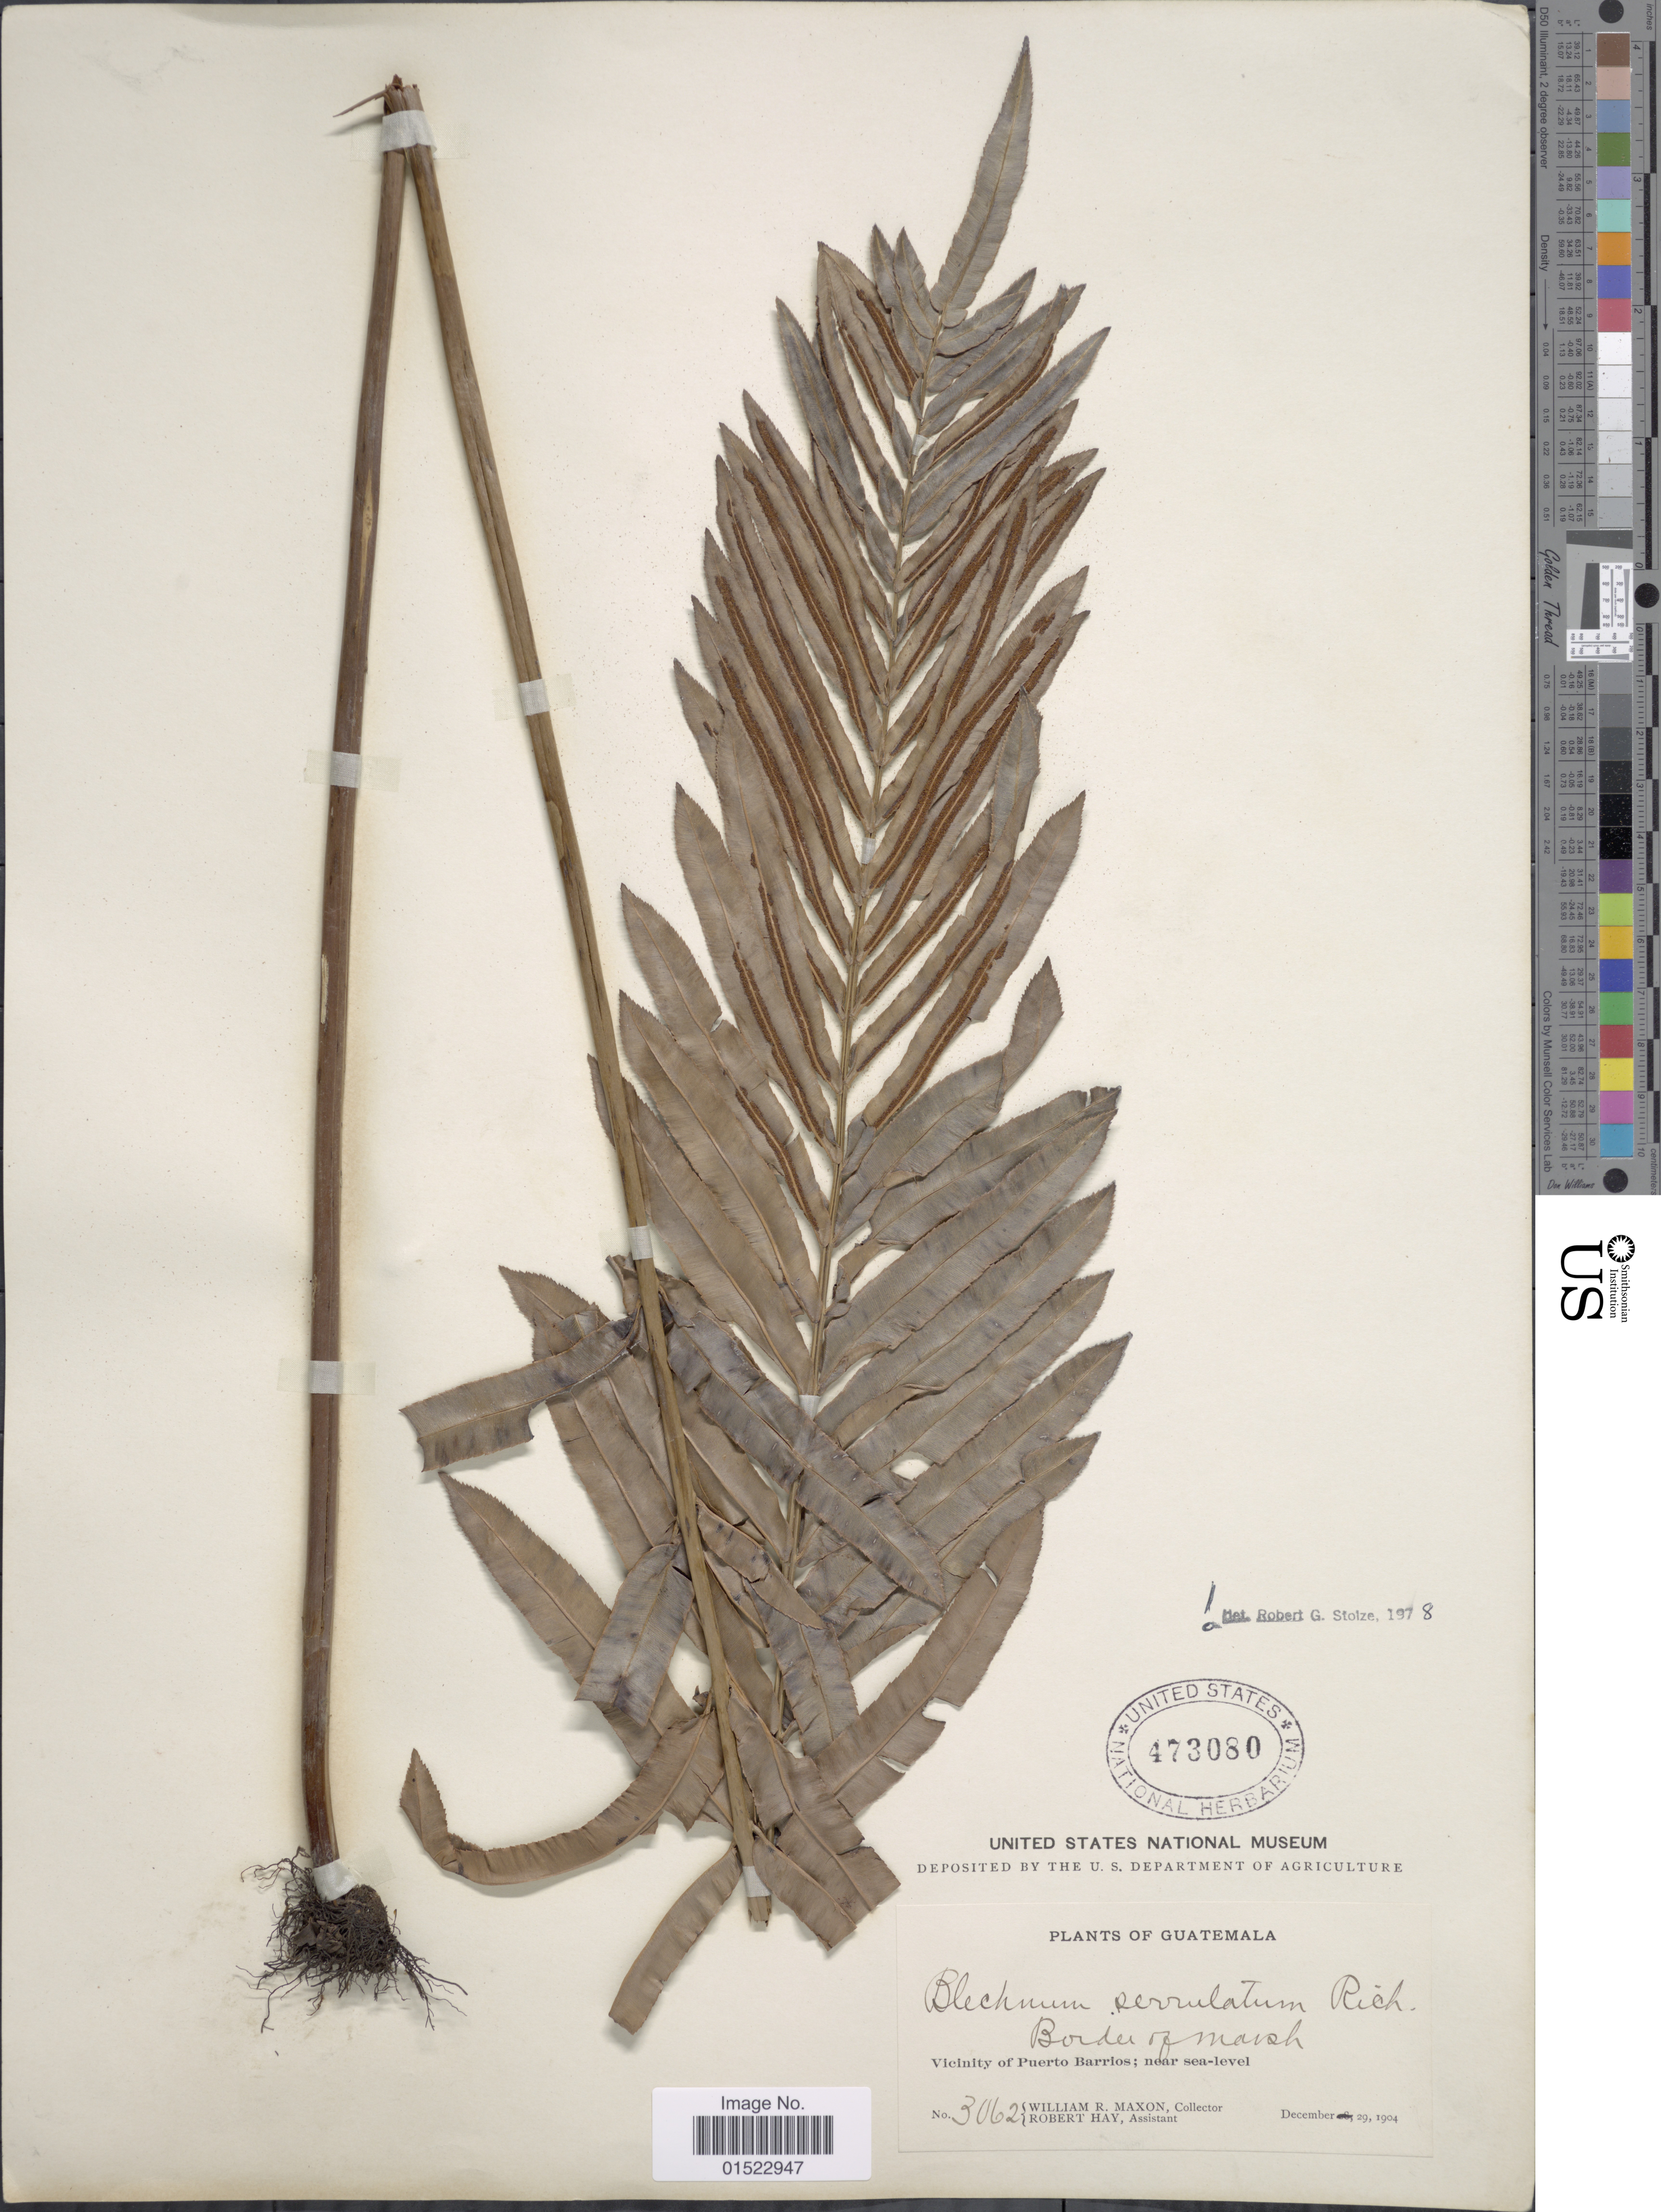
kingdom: Plantae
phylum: Tracheophyta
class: Polypodiopsida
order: Polypodiales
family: Blechnaceae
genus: Telmatoblechnum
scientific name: Telmatoblechnum serrulatum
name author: (Rich.) Perrie et al.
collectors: W. R. Maxon & R. H. Hay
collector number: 3062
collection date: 1904-12-29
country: Guatemala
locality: Vicinity Puerto Barrios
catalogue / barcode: US 473080